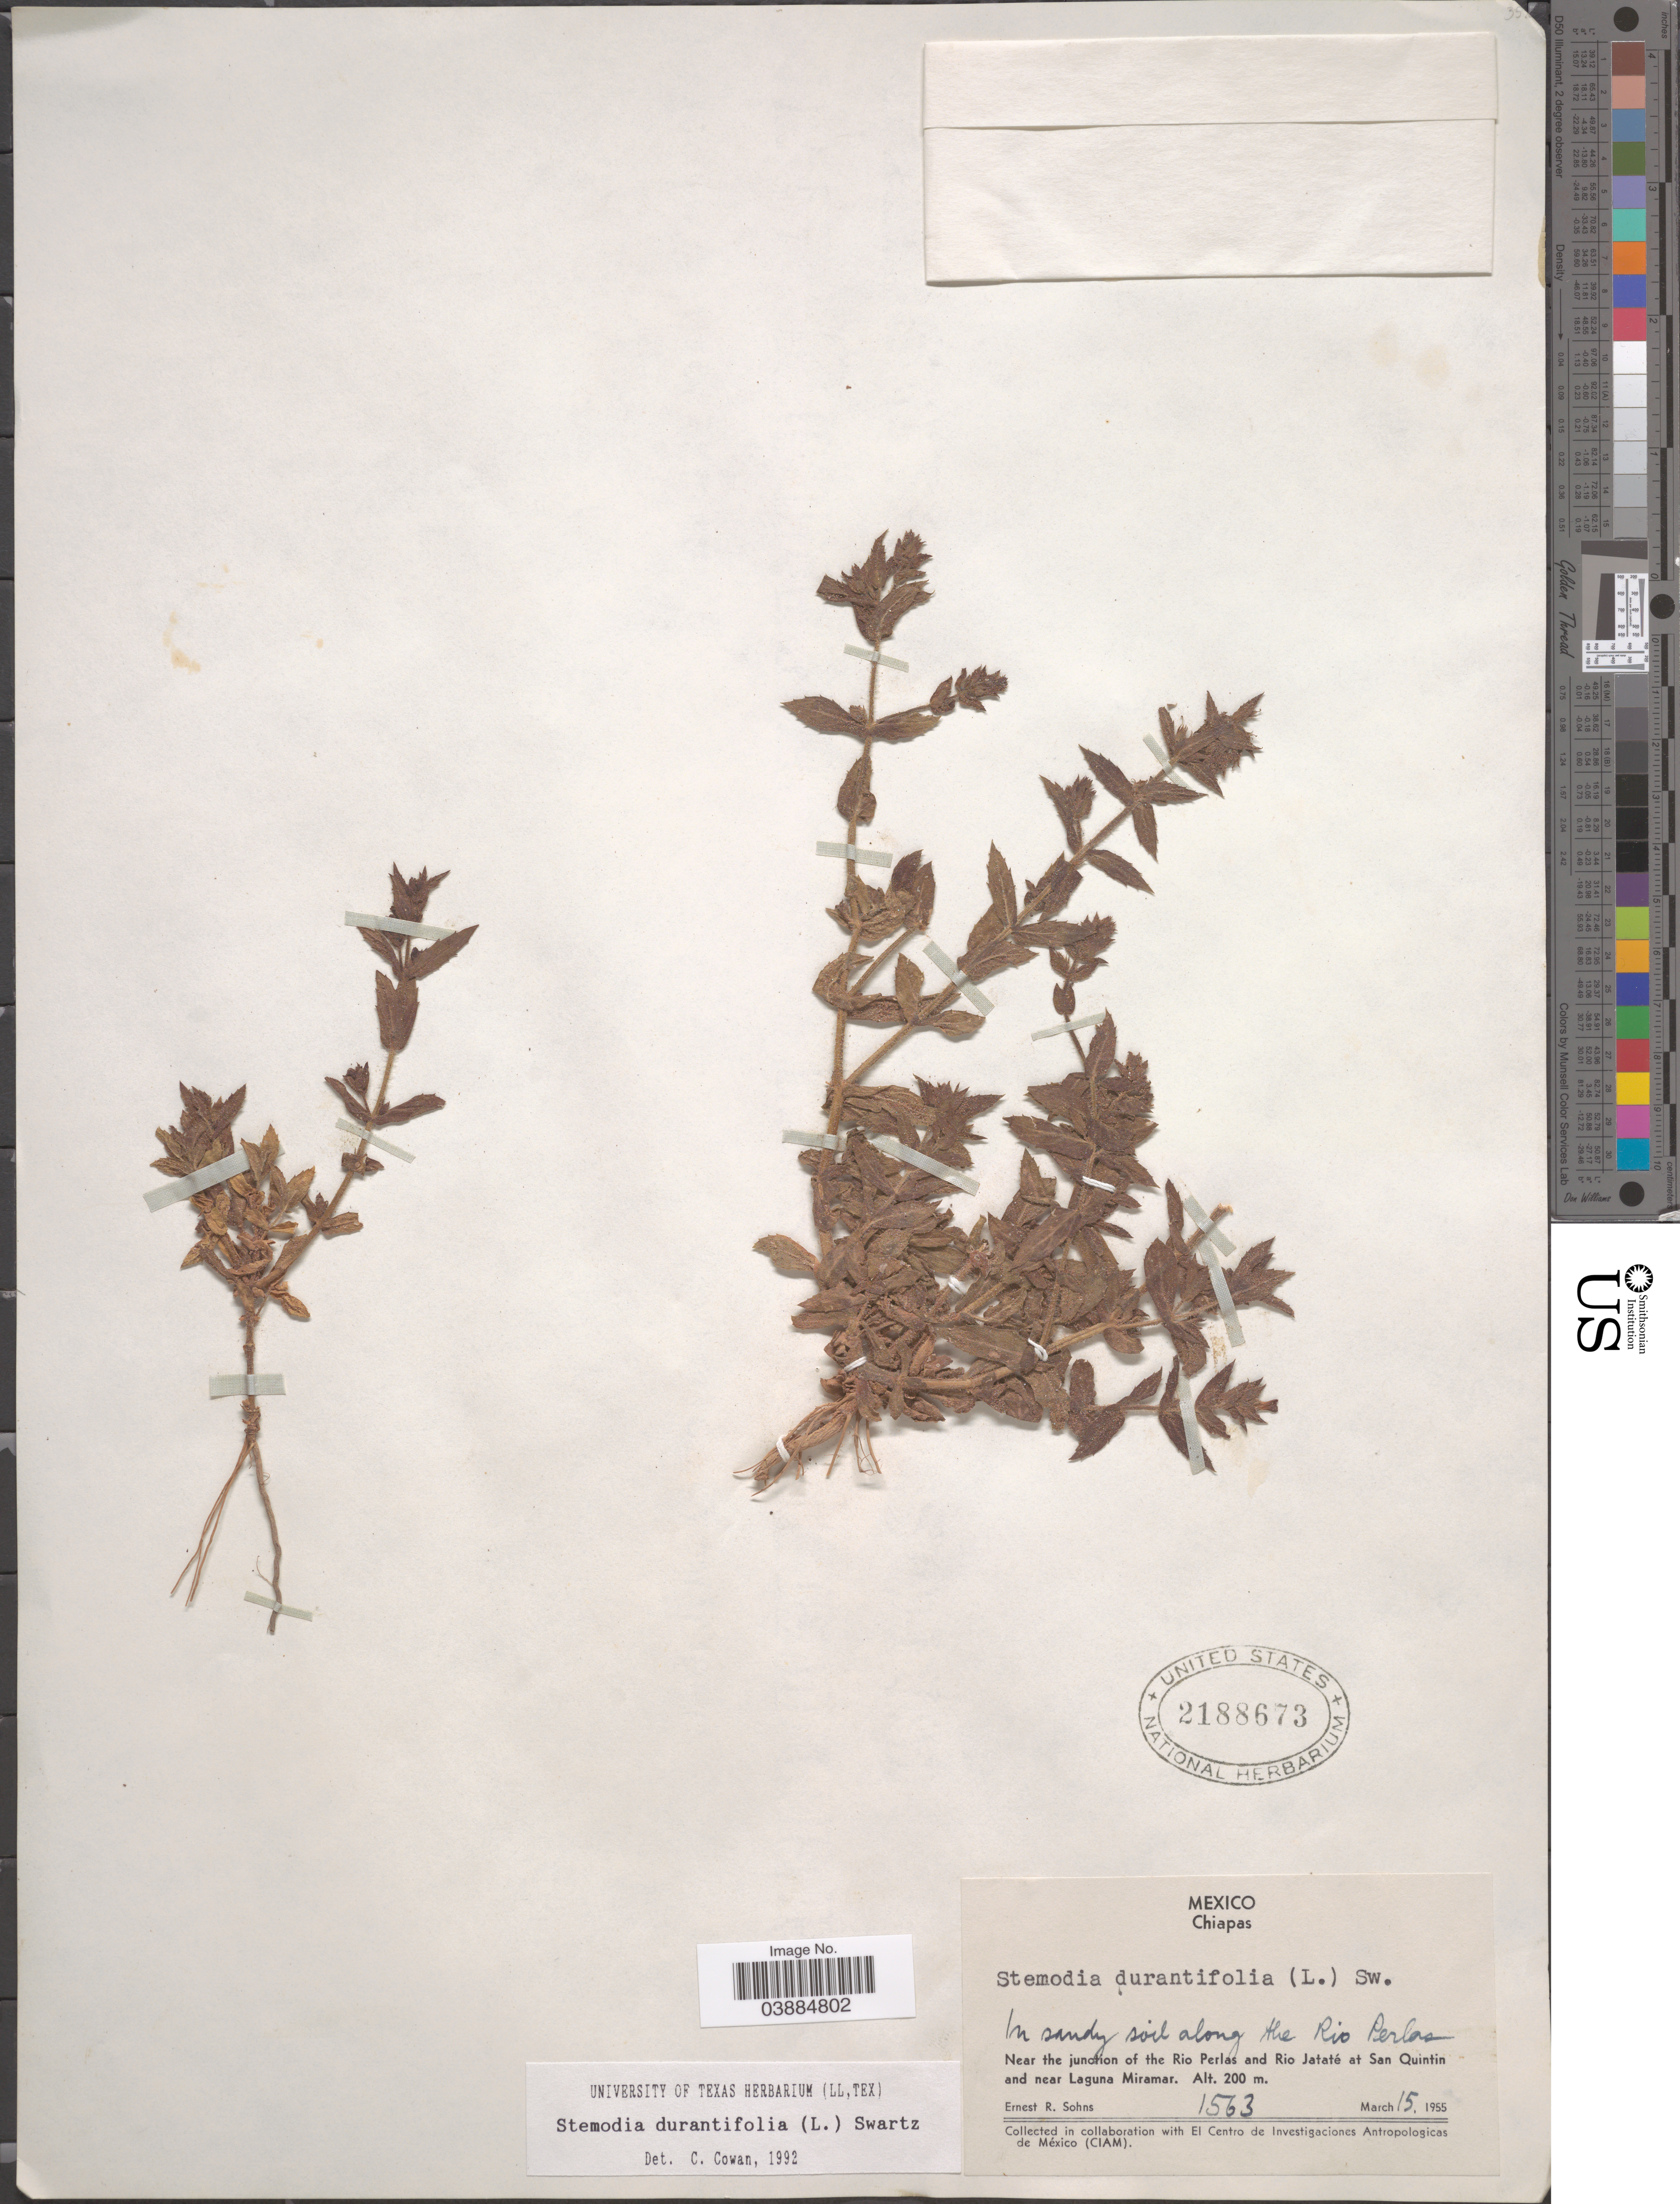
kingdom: Plantae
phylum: Tracheophyta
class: Magnoliopsida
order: Lamiales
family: Plantaginaceae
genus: Stemodia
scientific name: Stemodia durantifolia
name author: (L.) Sw.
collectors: E. R. Sohns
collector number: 1563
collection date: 1955-03-15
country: Mexico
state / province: Chiapas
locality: In sandy soil along the Rio Perlas. Near the junction of the Rio Perlas and Rio Jataté at San Quintin and near Laguna Miramar.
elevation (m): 200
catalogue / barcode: US 2188673